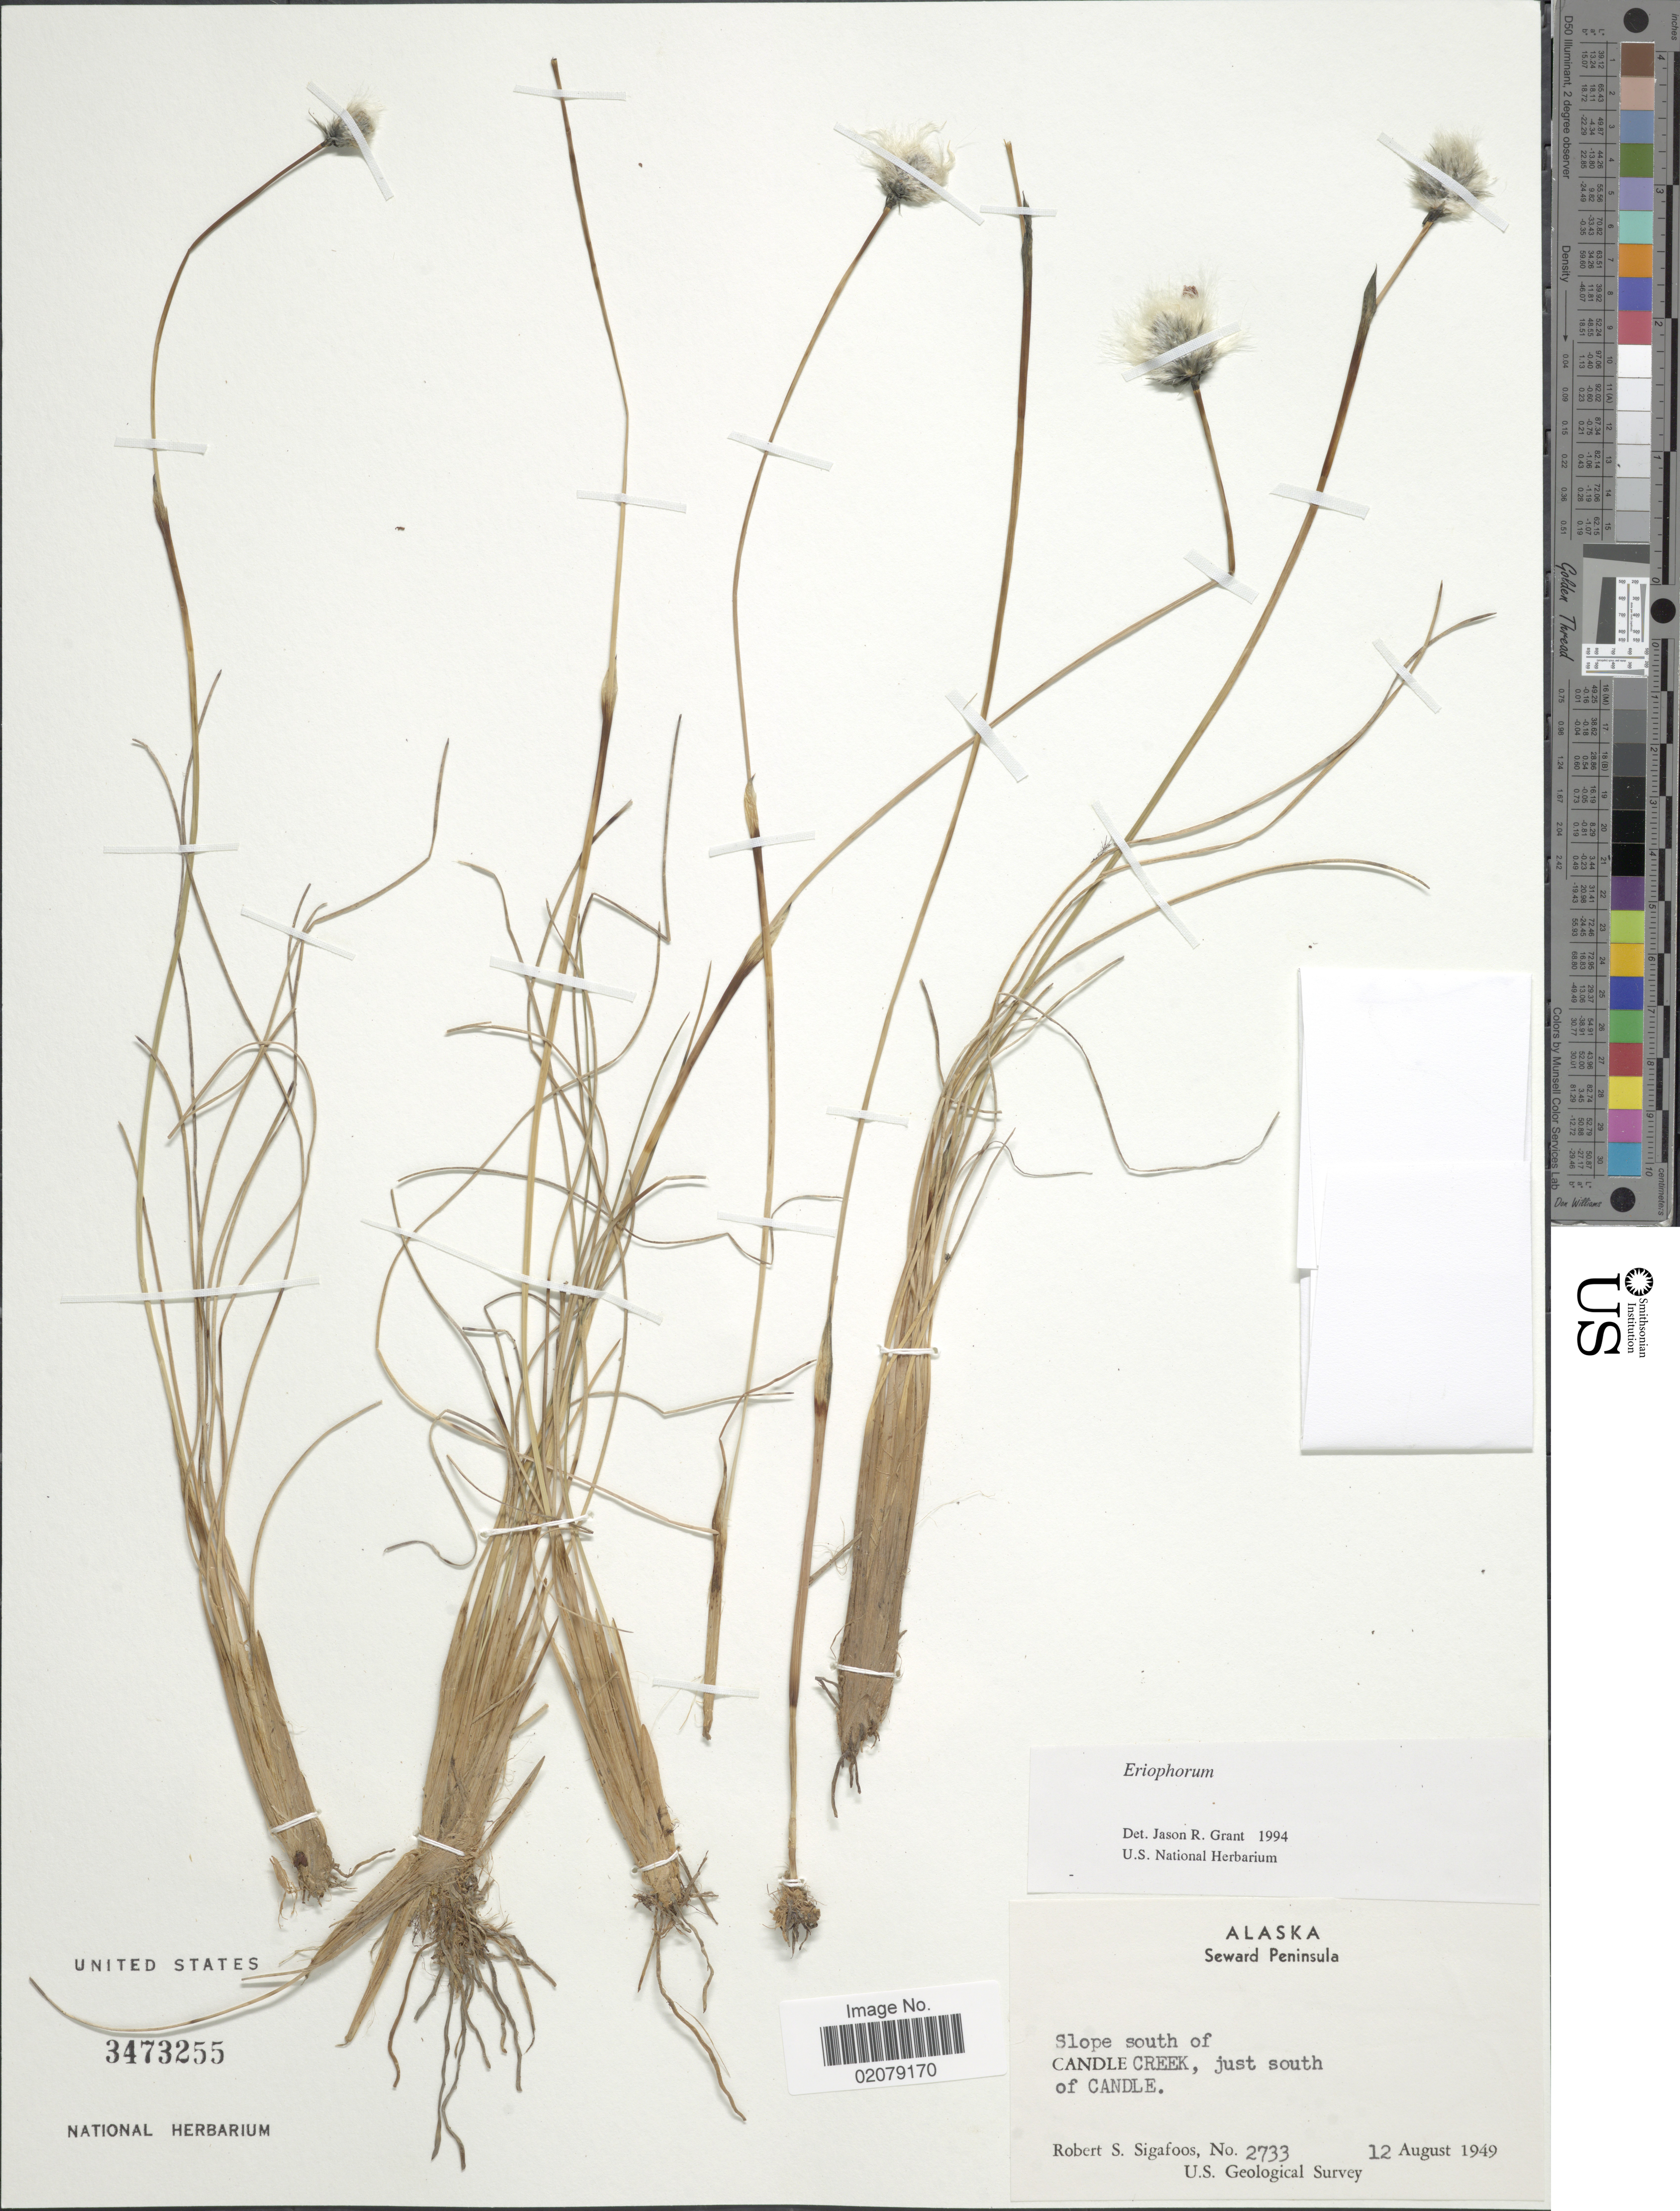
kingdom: Plantae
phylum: Tracheophyta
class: Liliopsida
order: Poales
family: Cyperaceae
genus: Eriophorum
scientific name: Eriophorum sp.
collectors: R. Sigafoos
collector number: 2733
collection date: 1949-08-12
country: United States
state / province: Alaska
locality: Seward Peninsula, Slope south of Candle Creek, just south of Candle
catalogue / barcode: US 3473255